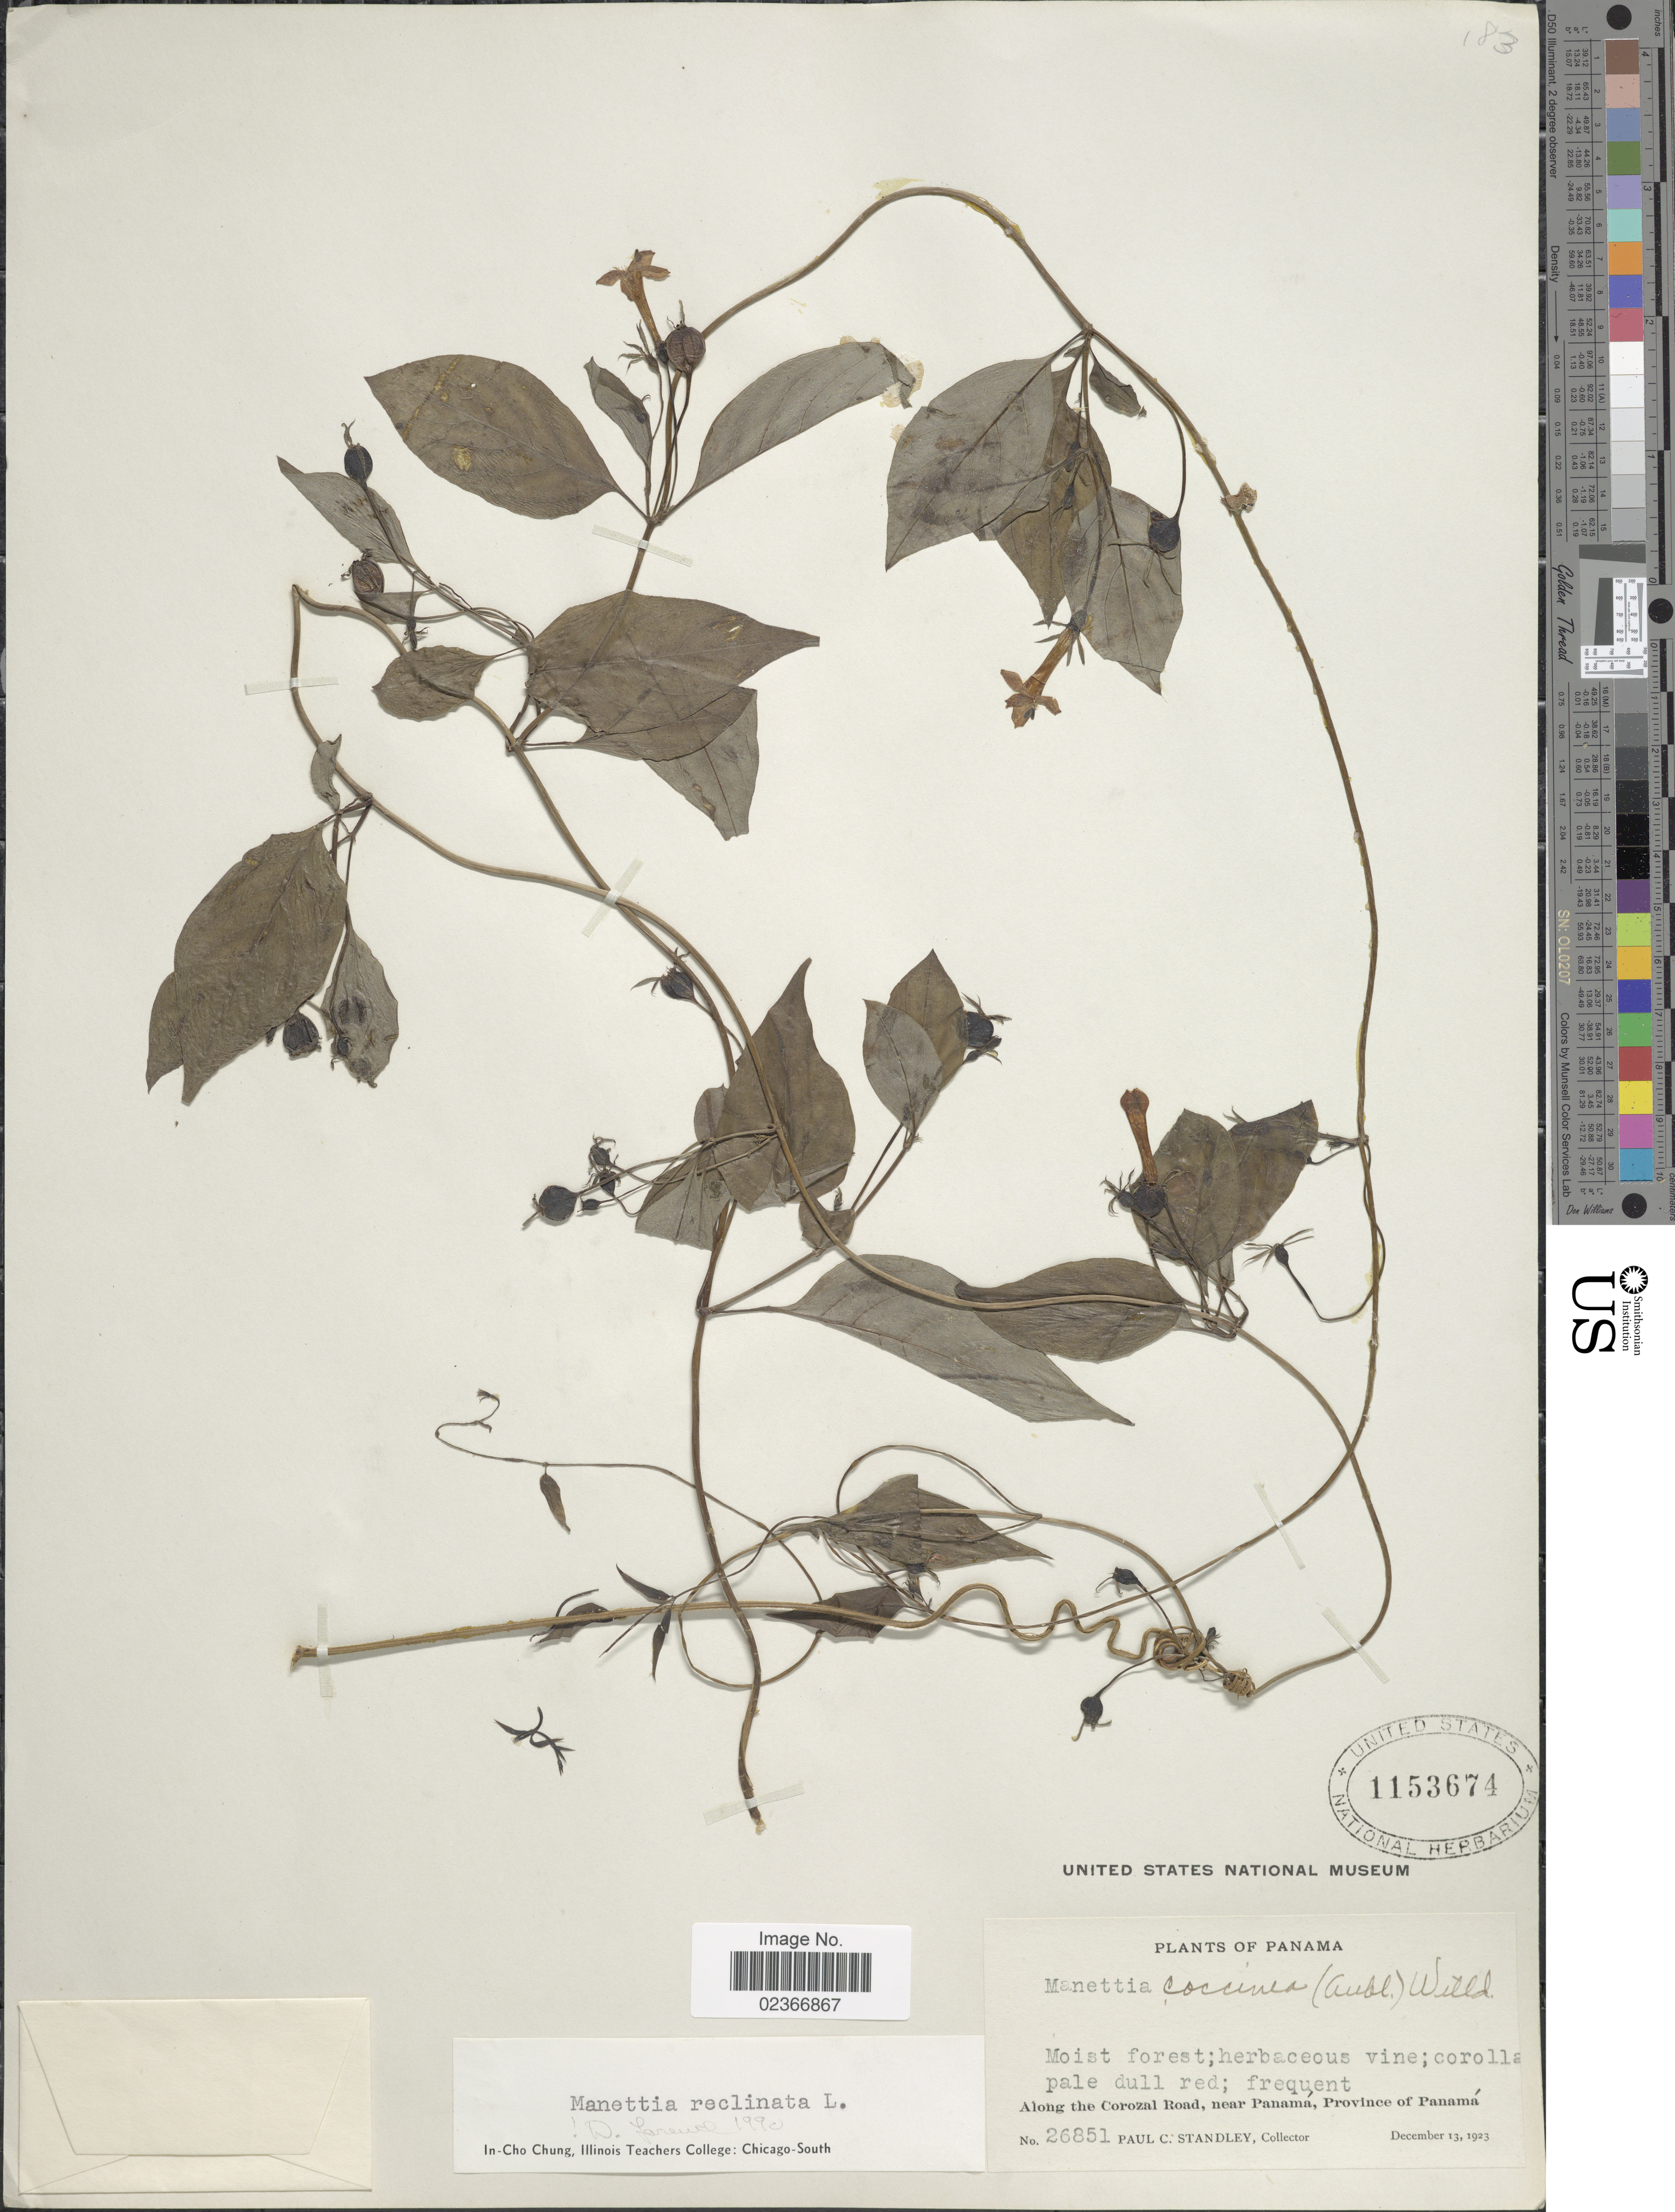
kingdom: Plantae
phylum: Tracheophyta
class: Magnoliopsida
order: Gentianales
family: Rubiaceae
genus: Manettia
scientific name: Manettia reclinata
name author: L.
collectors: P. C. Standley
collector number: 26851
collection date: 1923-12-13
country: Panama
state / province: Panamá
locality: Along the Corozal Road, near Panama, Province of Panama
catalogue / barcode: US 1154674